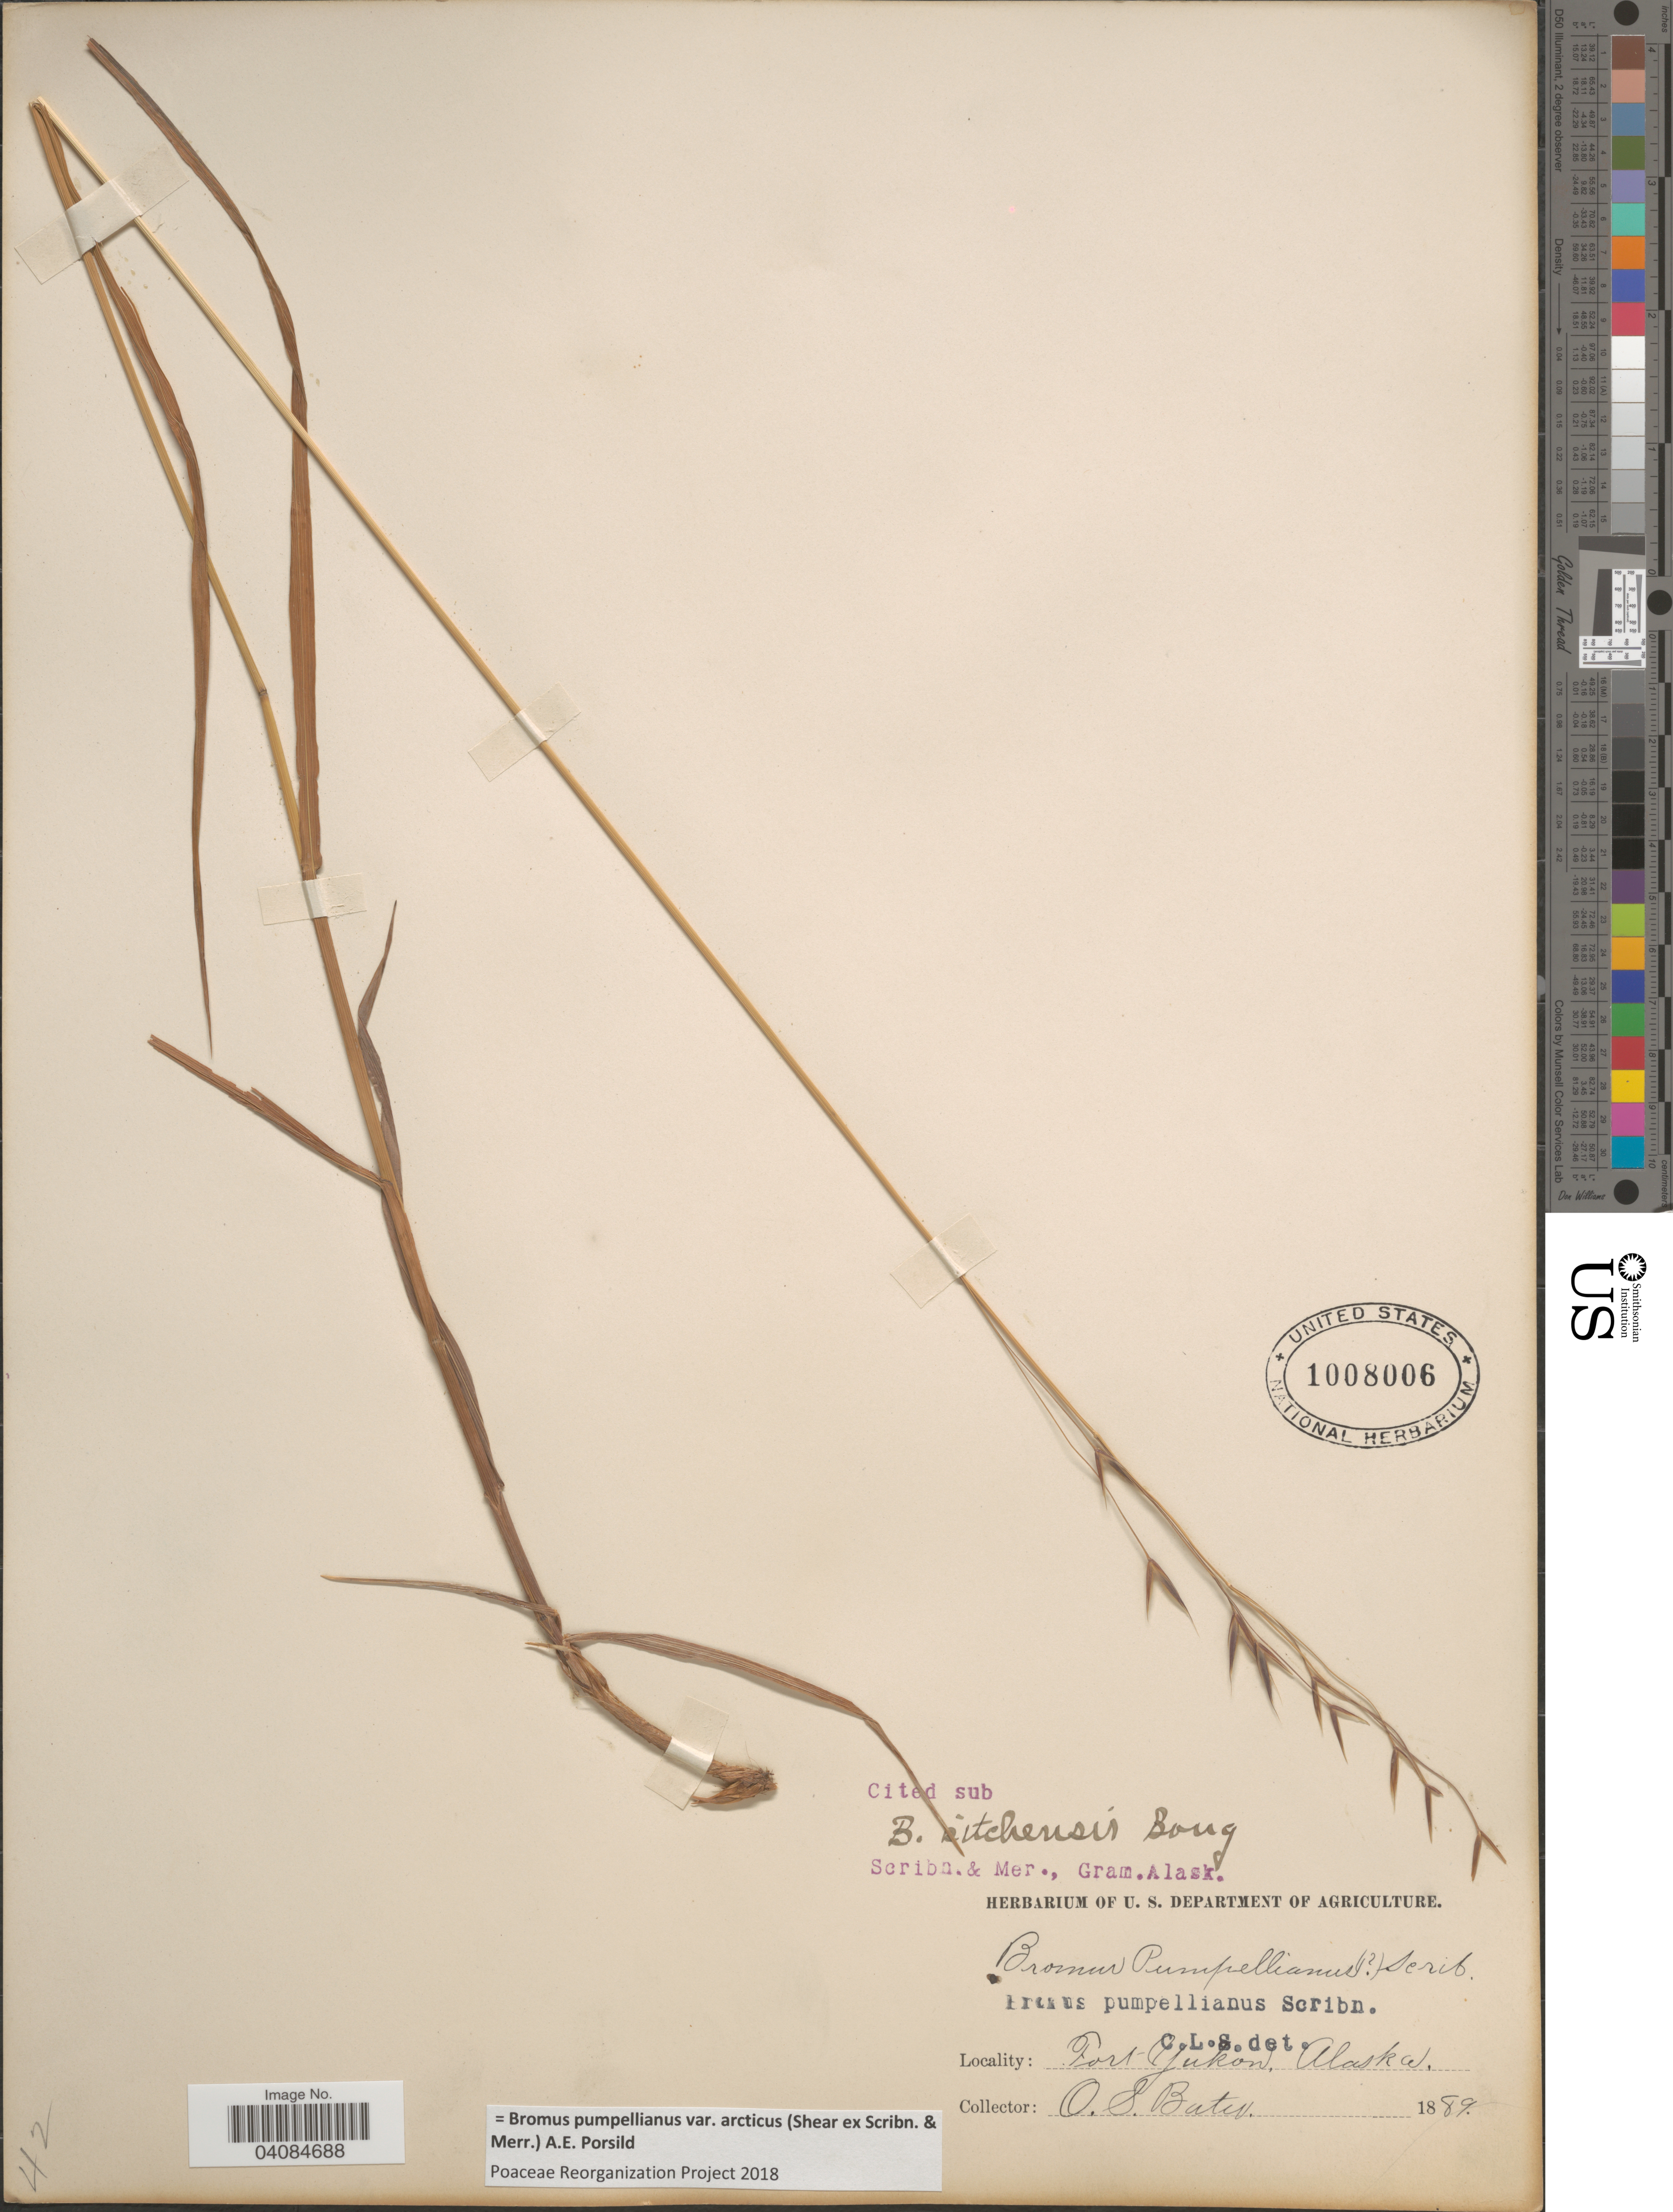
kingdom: Plantae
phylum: Tracheophyta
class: Liliopsida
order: Poales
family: Poaceae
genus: Bromus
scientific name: Bromus pumpellianus var. arcticus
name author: (Shear ex Scribn. & Merr.) A.E. Porsild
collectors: O. Bates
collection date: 1889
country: United States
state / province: Alaska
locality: Fort Yukon.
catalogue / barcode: US 1008006